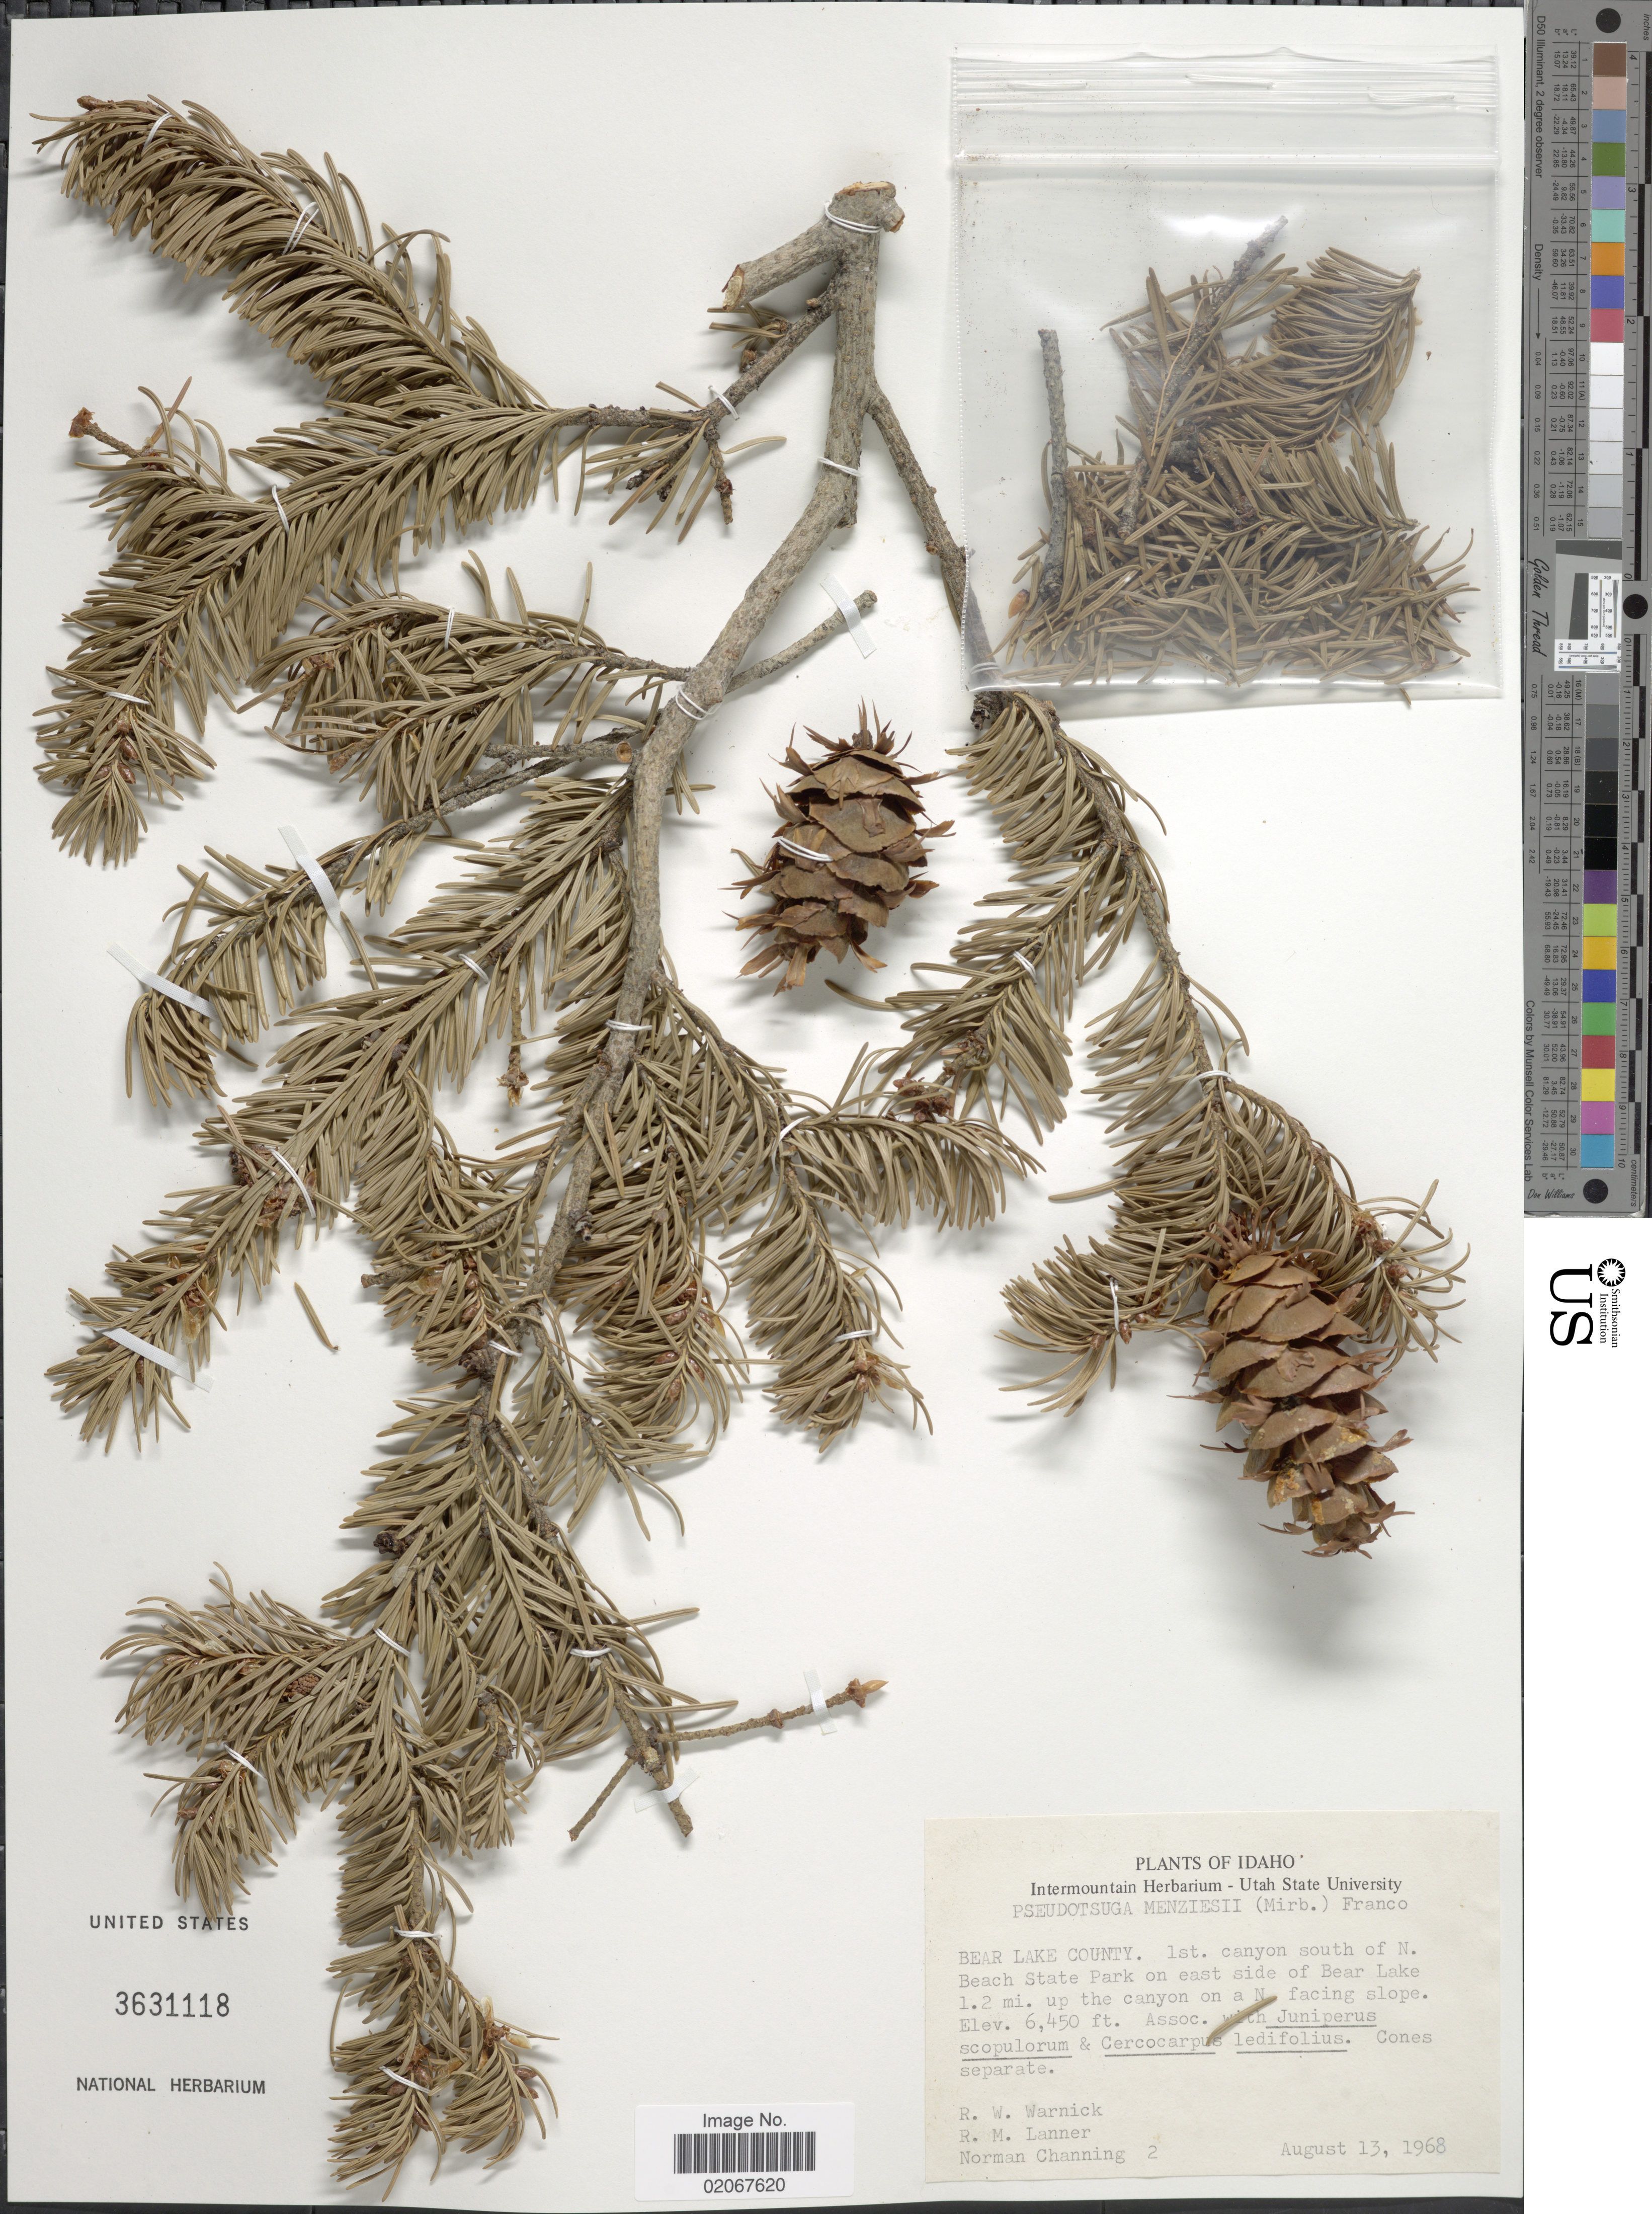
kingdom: Plantae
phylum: Tracheophyta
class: Pinopsida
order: Pinales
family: Pinaceae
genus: Pseudotsuga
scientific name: Pseudotsuga menziesii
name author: (Mirb.) Franco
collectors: R. Warnick, R. Lanner & N. Channing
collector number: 2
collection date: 1968-08-13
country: United States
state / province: Idaho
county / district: Bear Lake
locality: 1st canyon south of N. Beach State Park on east side of Bear Lake 1.2 mi. up the canyon on a N. facing slope.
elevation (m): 1966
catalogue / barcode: US 3631118